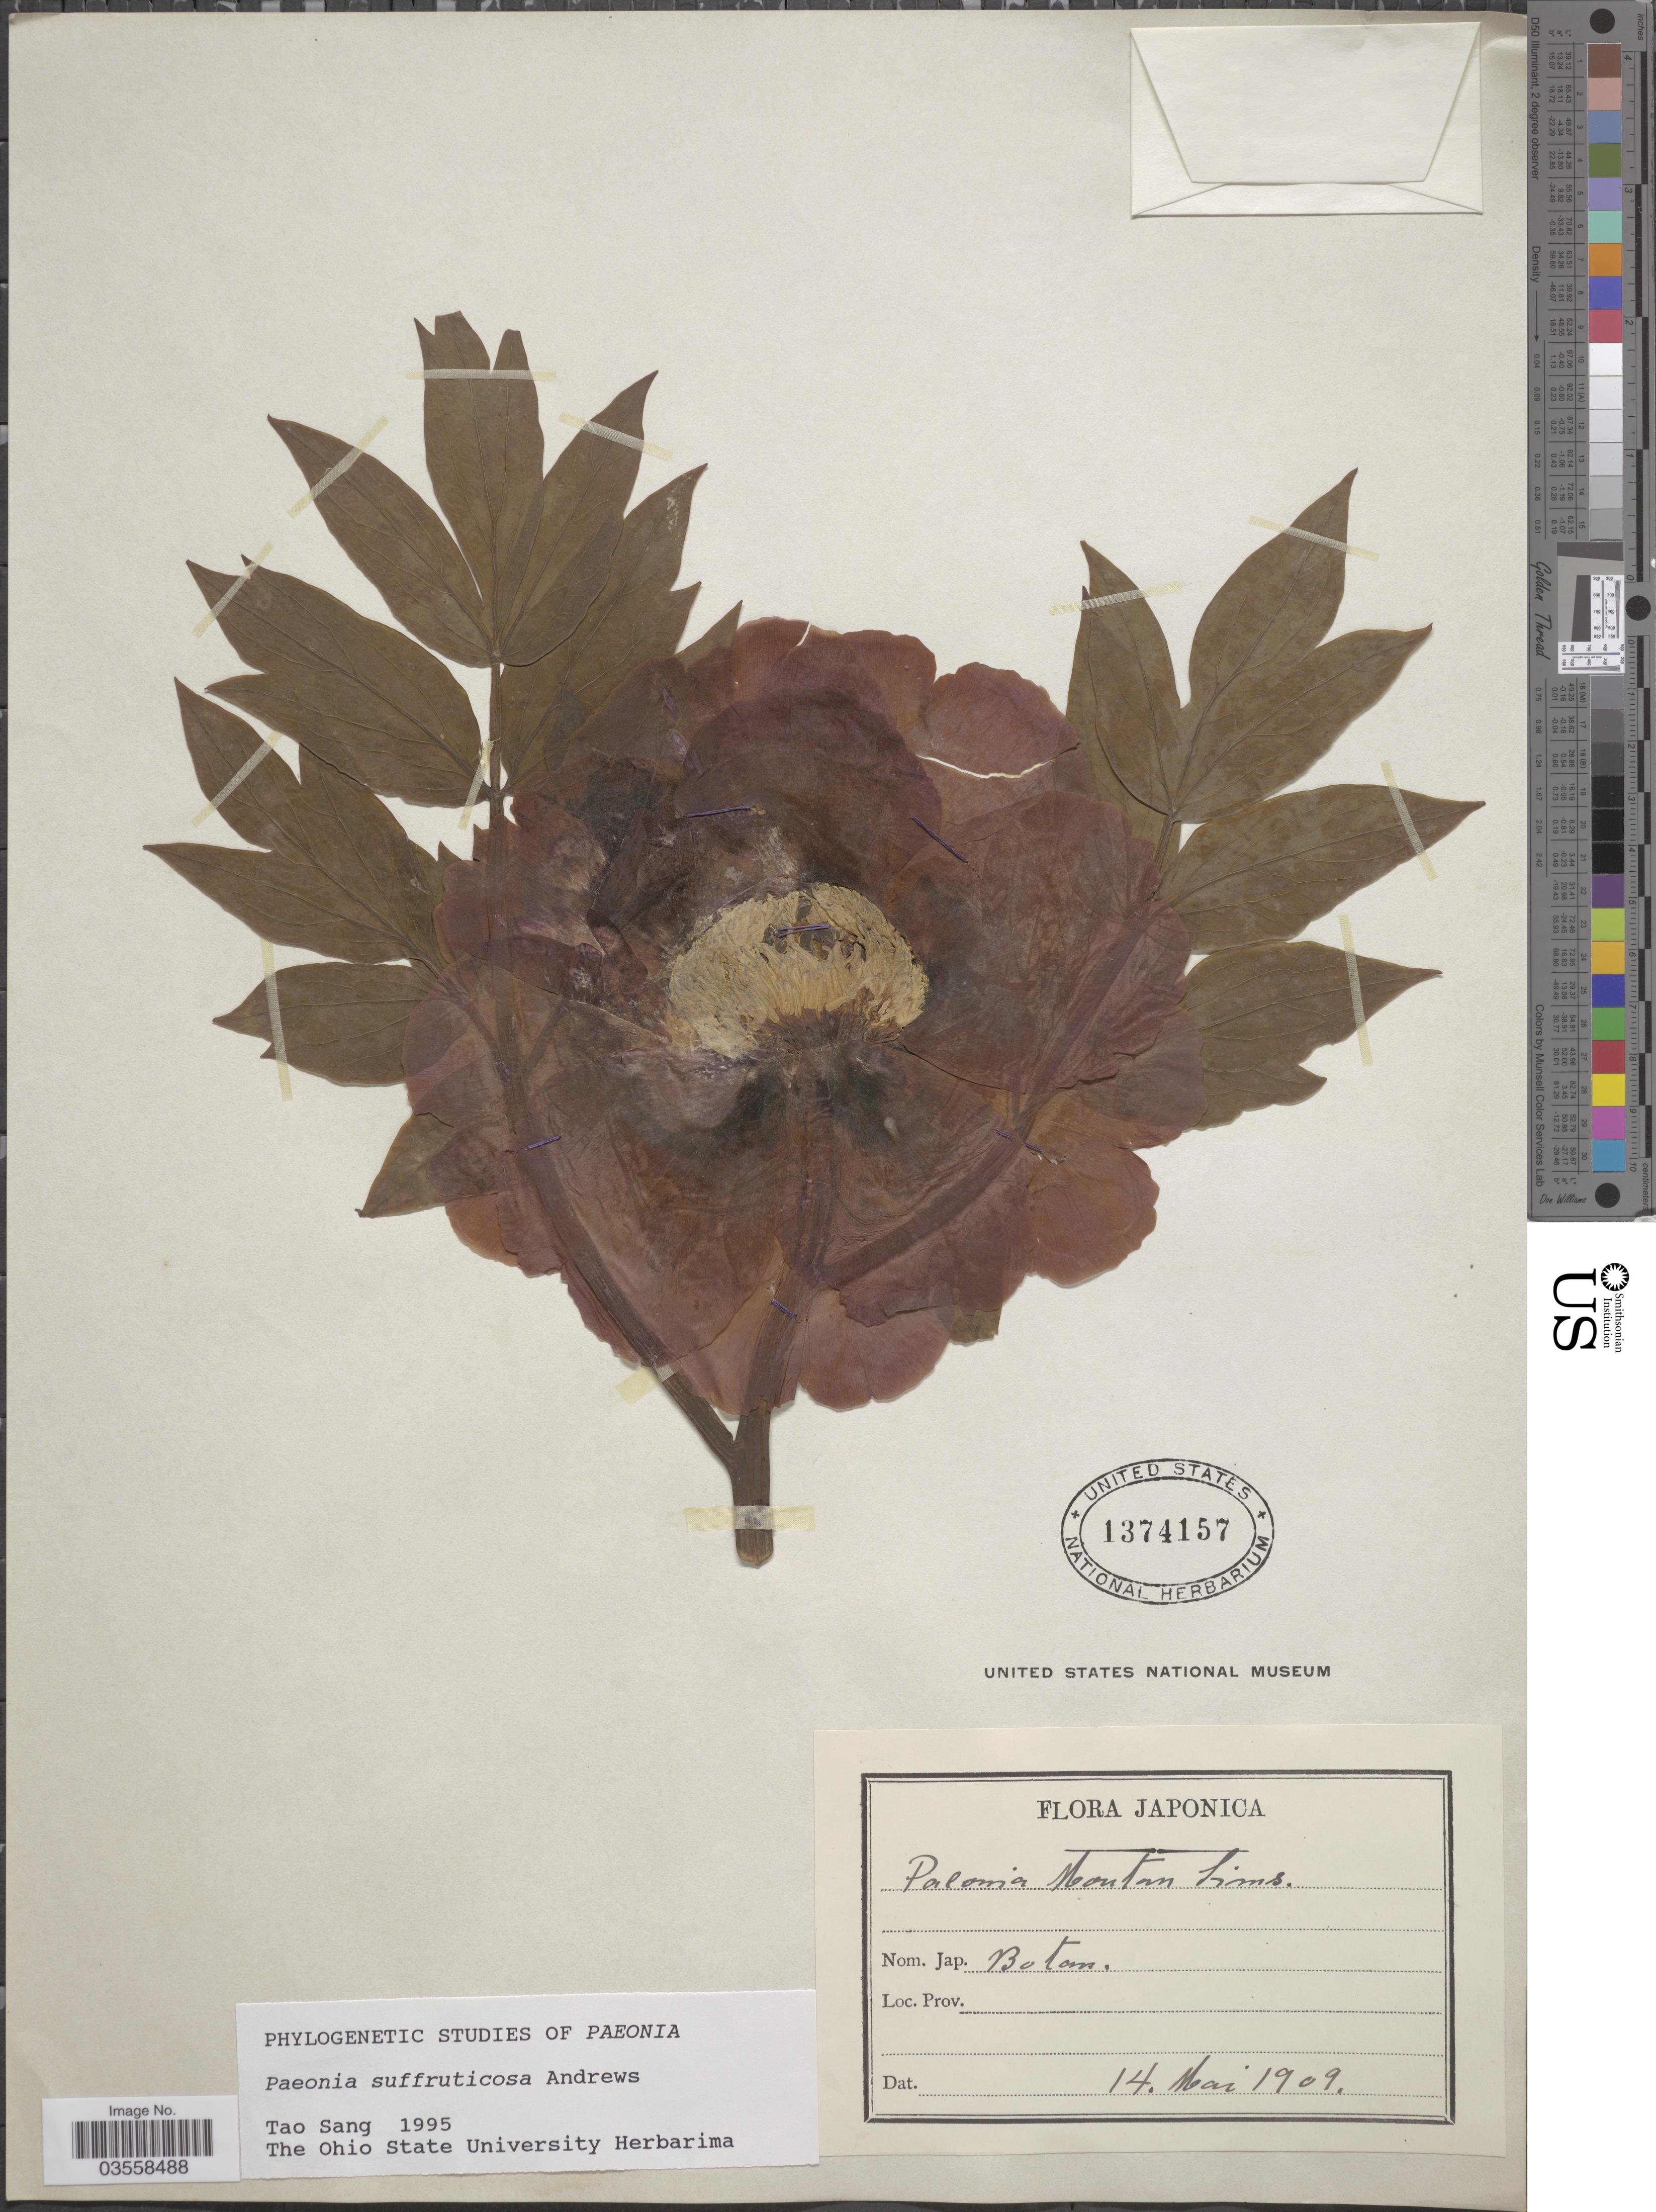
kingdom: Plantae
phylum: Tracheophyta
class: Magnoliopsida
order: Saxifragales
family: Paeoniaceae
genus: Paeonia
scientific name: Paeonia x suffruticosa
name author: Andrews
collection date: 1909-05-14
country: Japan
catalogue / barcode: US 1374157